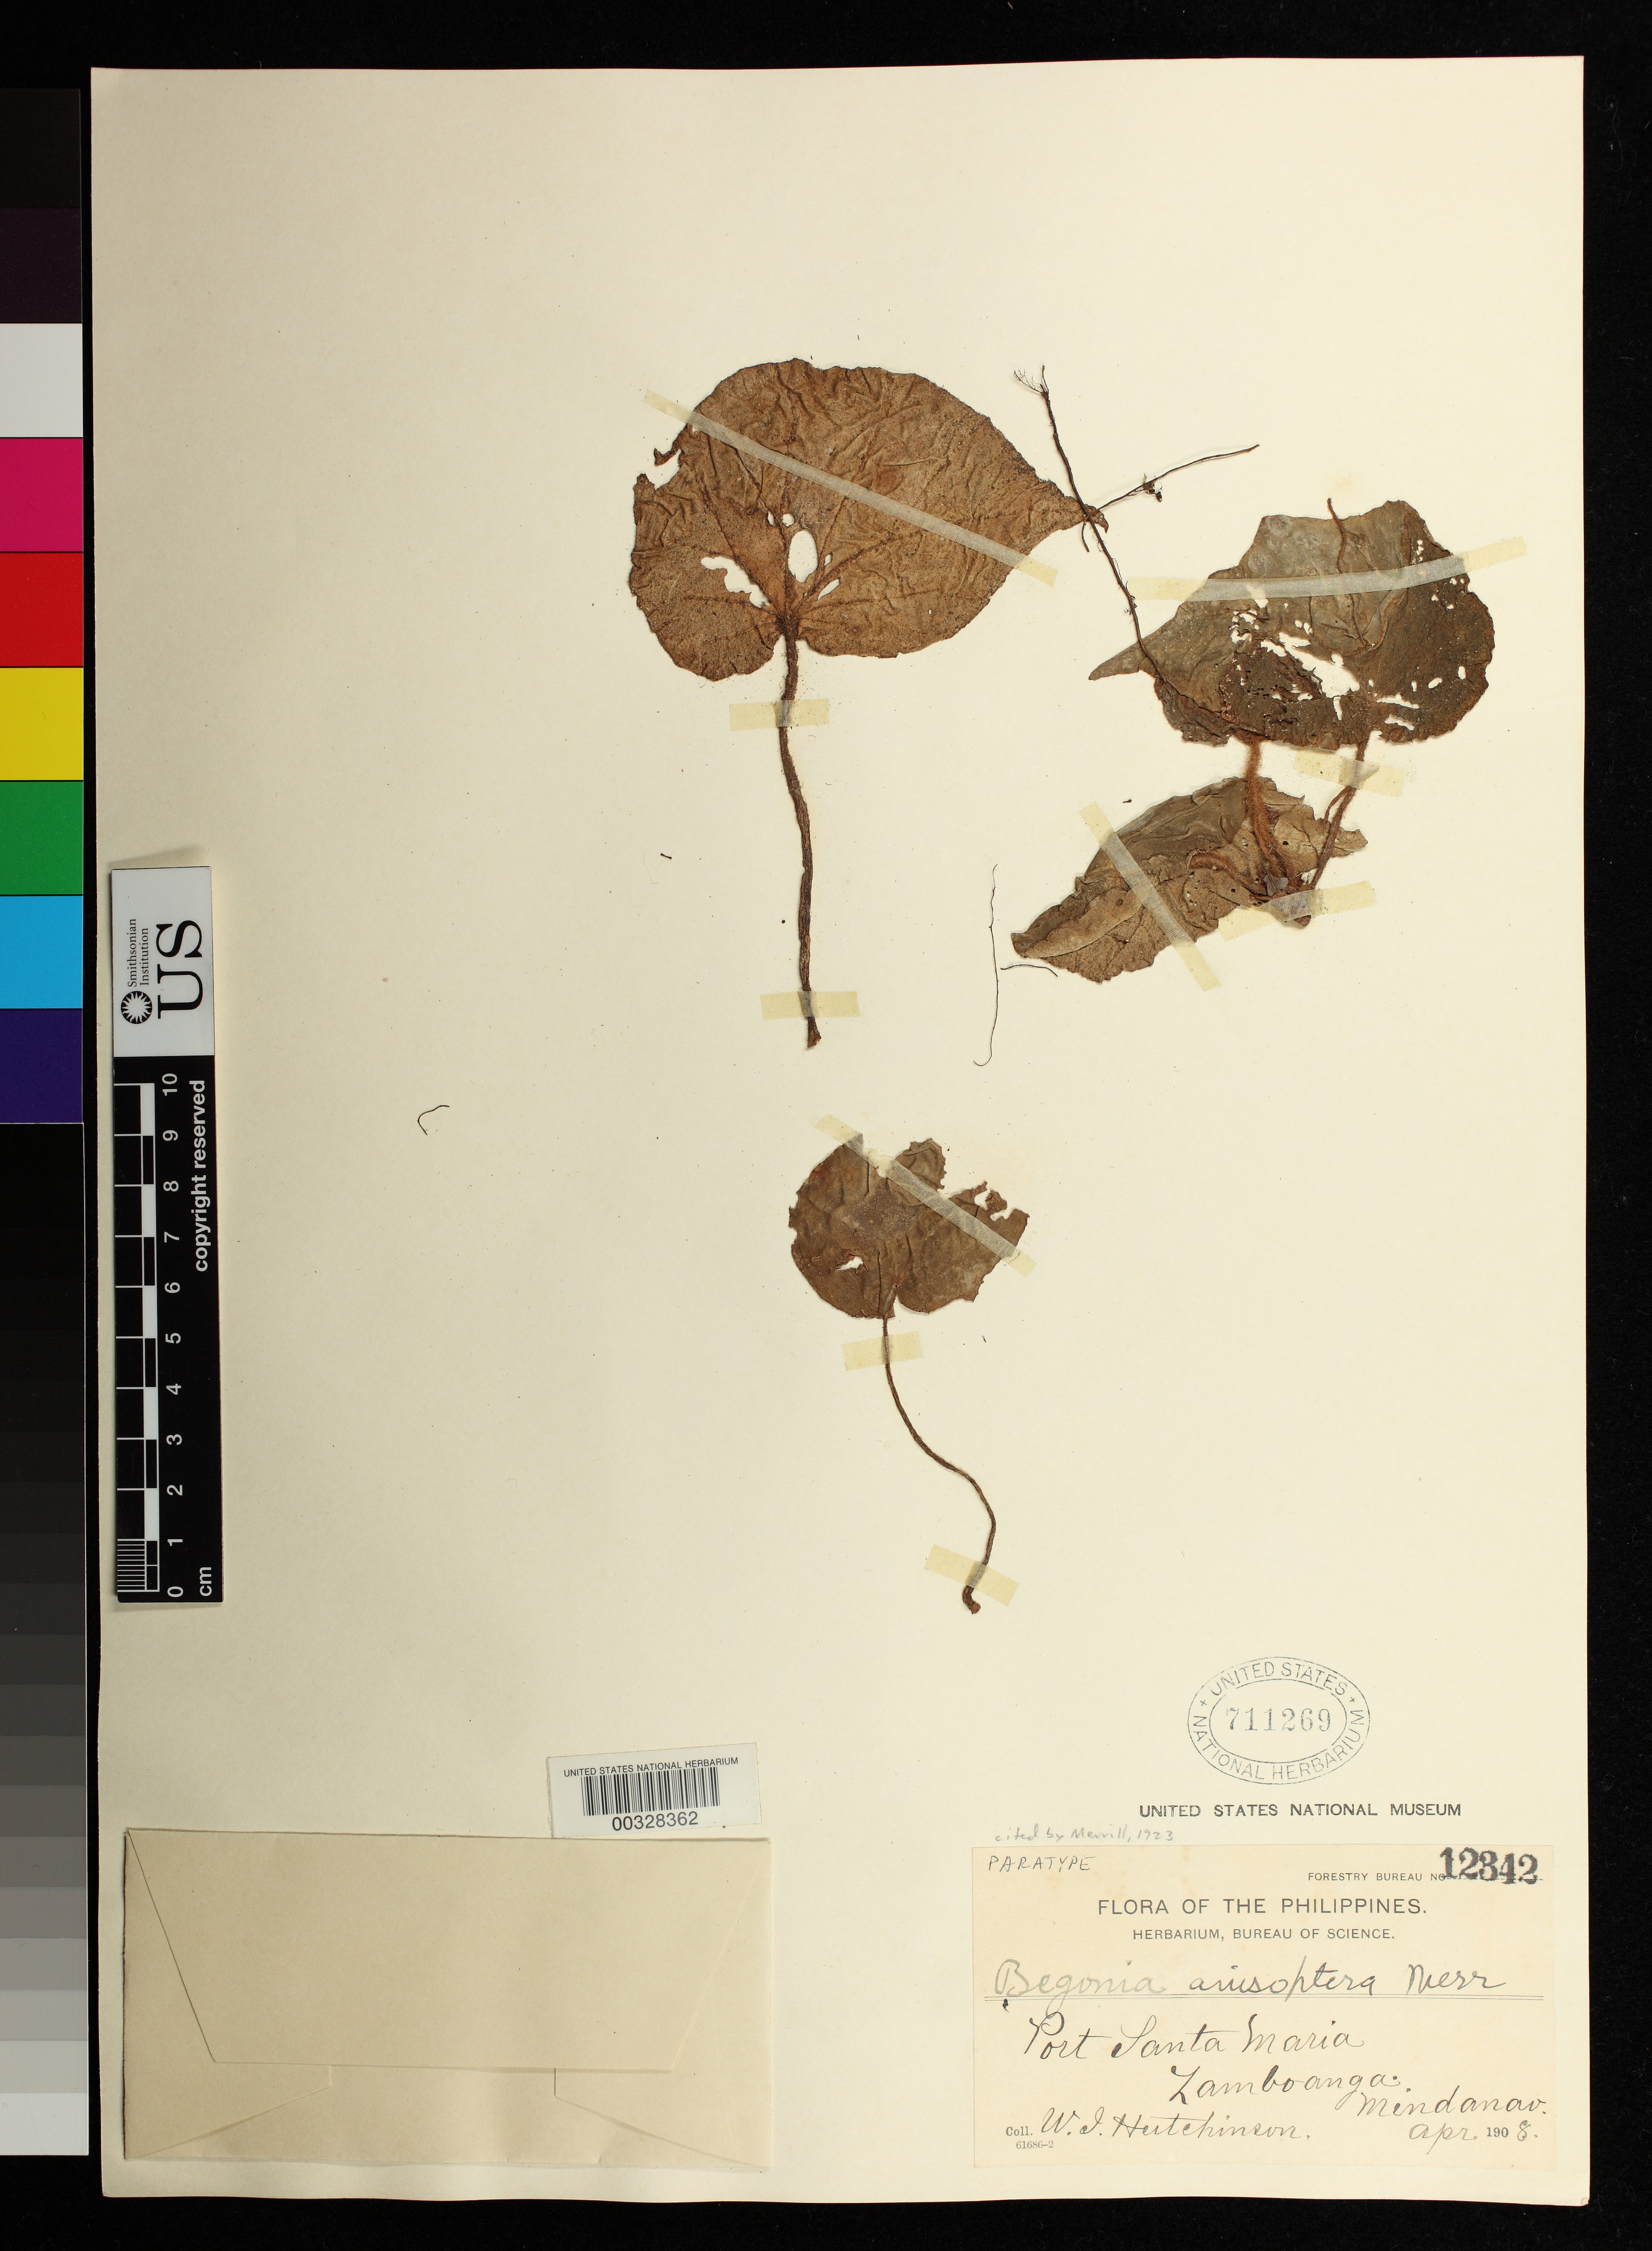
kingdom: Plantae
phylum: Tracheophyta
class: Magnoliopsida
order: Cucurbitales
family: Begoniaceae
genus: Begonia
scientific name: Begonia anisoptera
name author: Merr.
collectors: W. I. Hutchinson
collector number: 12342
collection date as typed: Apr 1908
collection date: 1908-04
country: Philippines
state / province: Zamboanga Peninsula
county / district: Zamboanga del Norte / Zamboanga del Sur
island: Mindanao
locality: Port santa maria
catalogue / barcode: US 711269